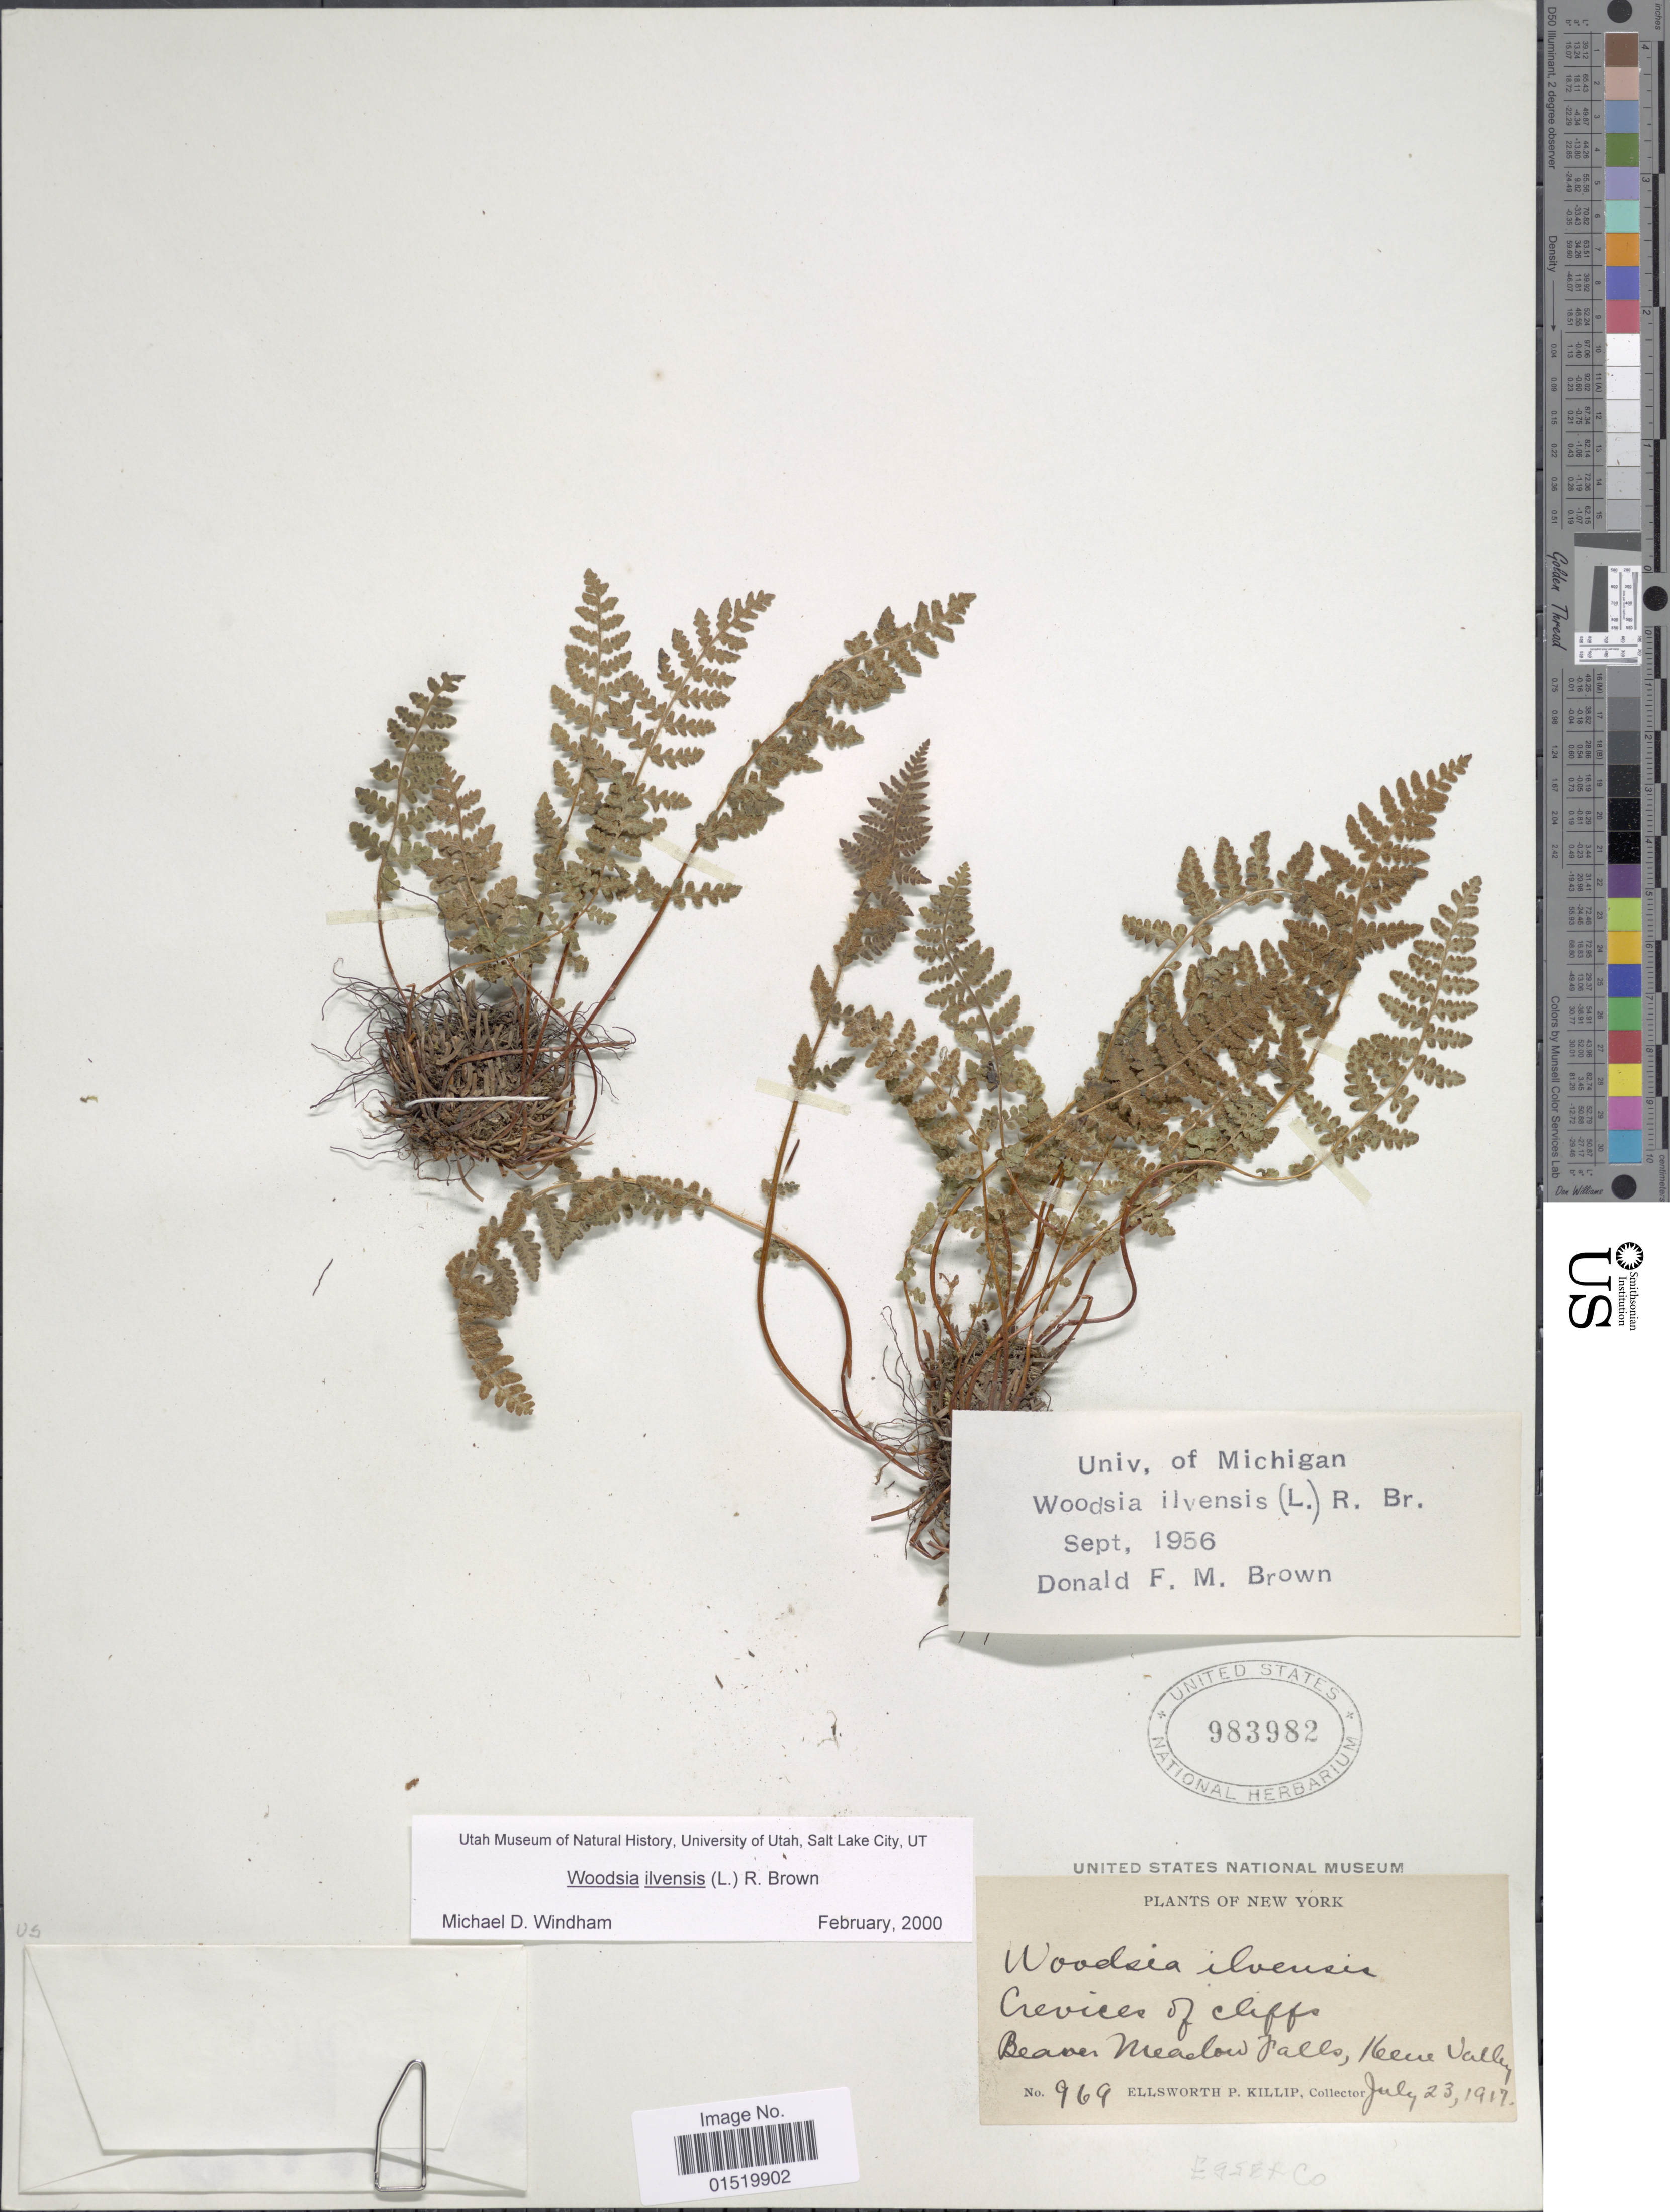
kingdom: Plantae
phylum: Tracheophyta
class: Polypodiopsida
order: Polypodiales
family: Woodsiaceae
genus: Woodsia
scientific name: Woodsia ilvensis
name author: (L.) R. Br.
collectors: E. P. Killip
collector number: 696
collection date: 1917-07-23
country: United States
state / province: New York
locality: Beaver Meadow Falls, Keene valley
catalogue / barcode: US 983982